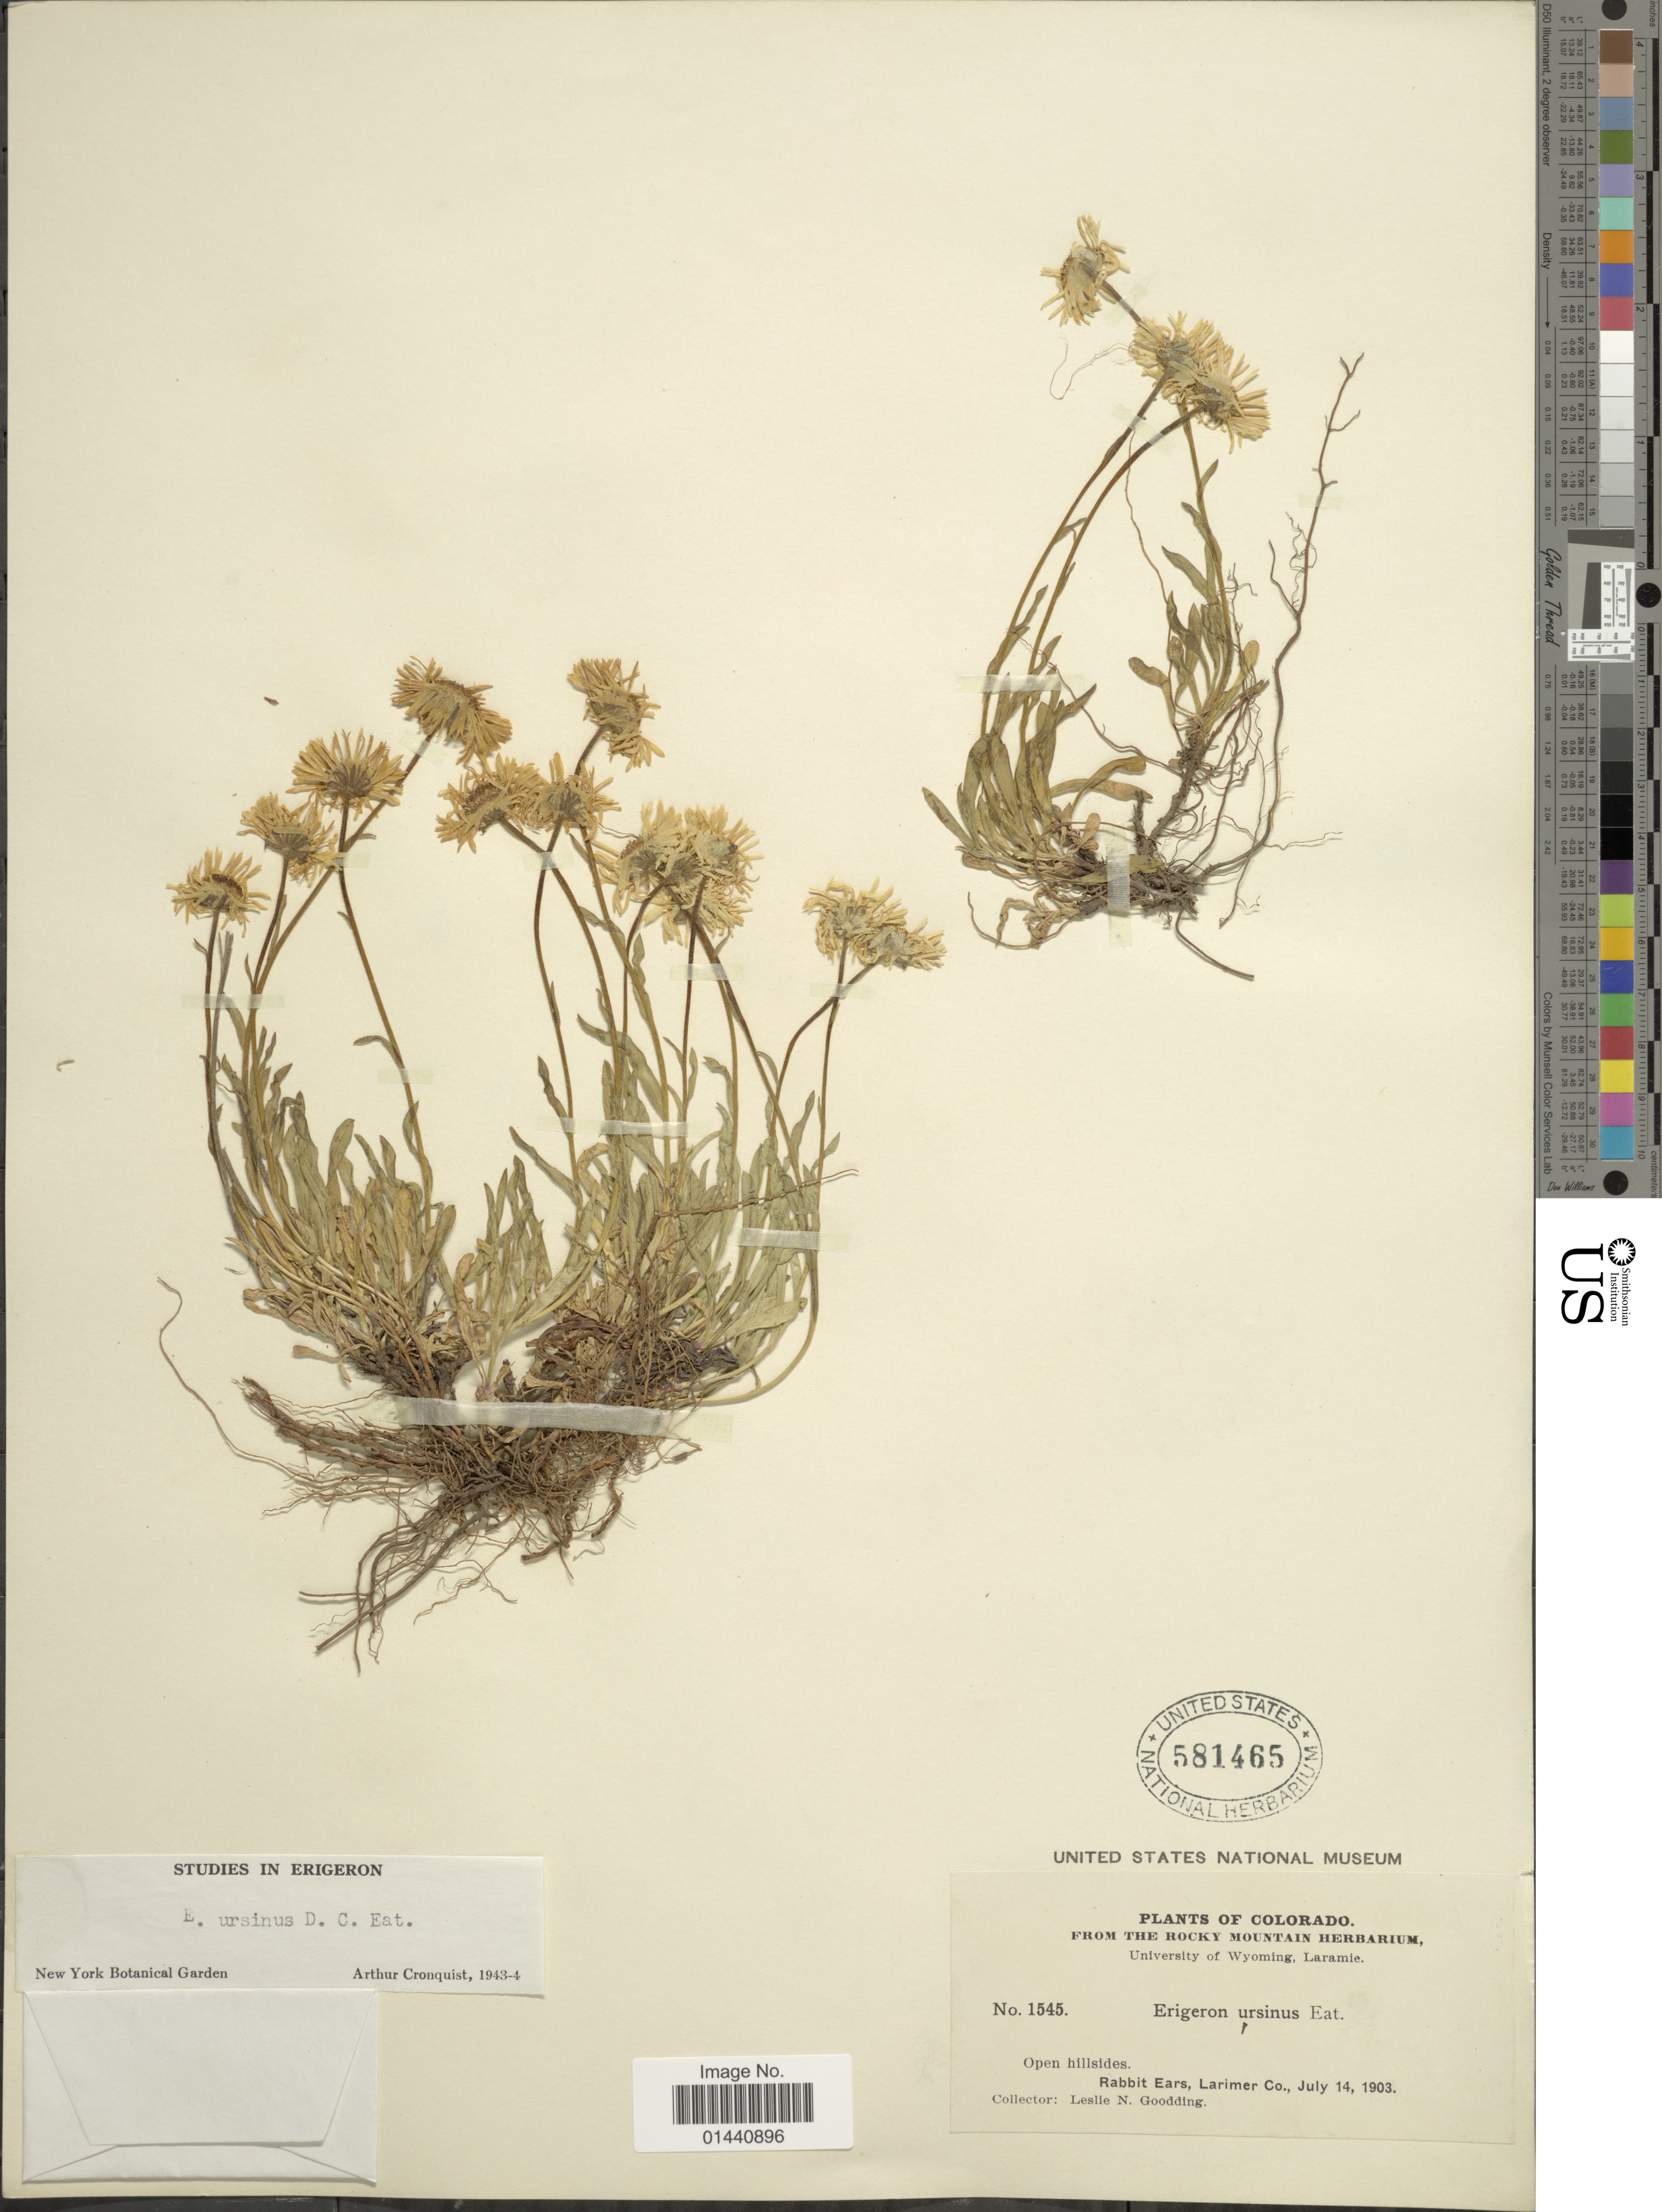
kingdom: Plantae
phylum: Tracheophyta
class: Magnoliopsida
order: Asterales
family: Asteraceae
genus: Erigeron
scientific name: Erigeron ursinus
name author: D.C. Eaton in C. King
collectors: L. N. Goodding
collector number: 1545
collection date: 1903-07-14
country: United States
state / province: Colorado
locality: Rabbit Ears, Larimer Co.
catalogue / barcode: US 581465